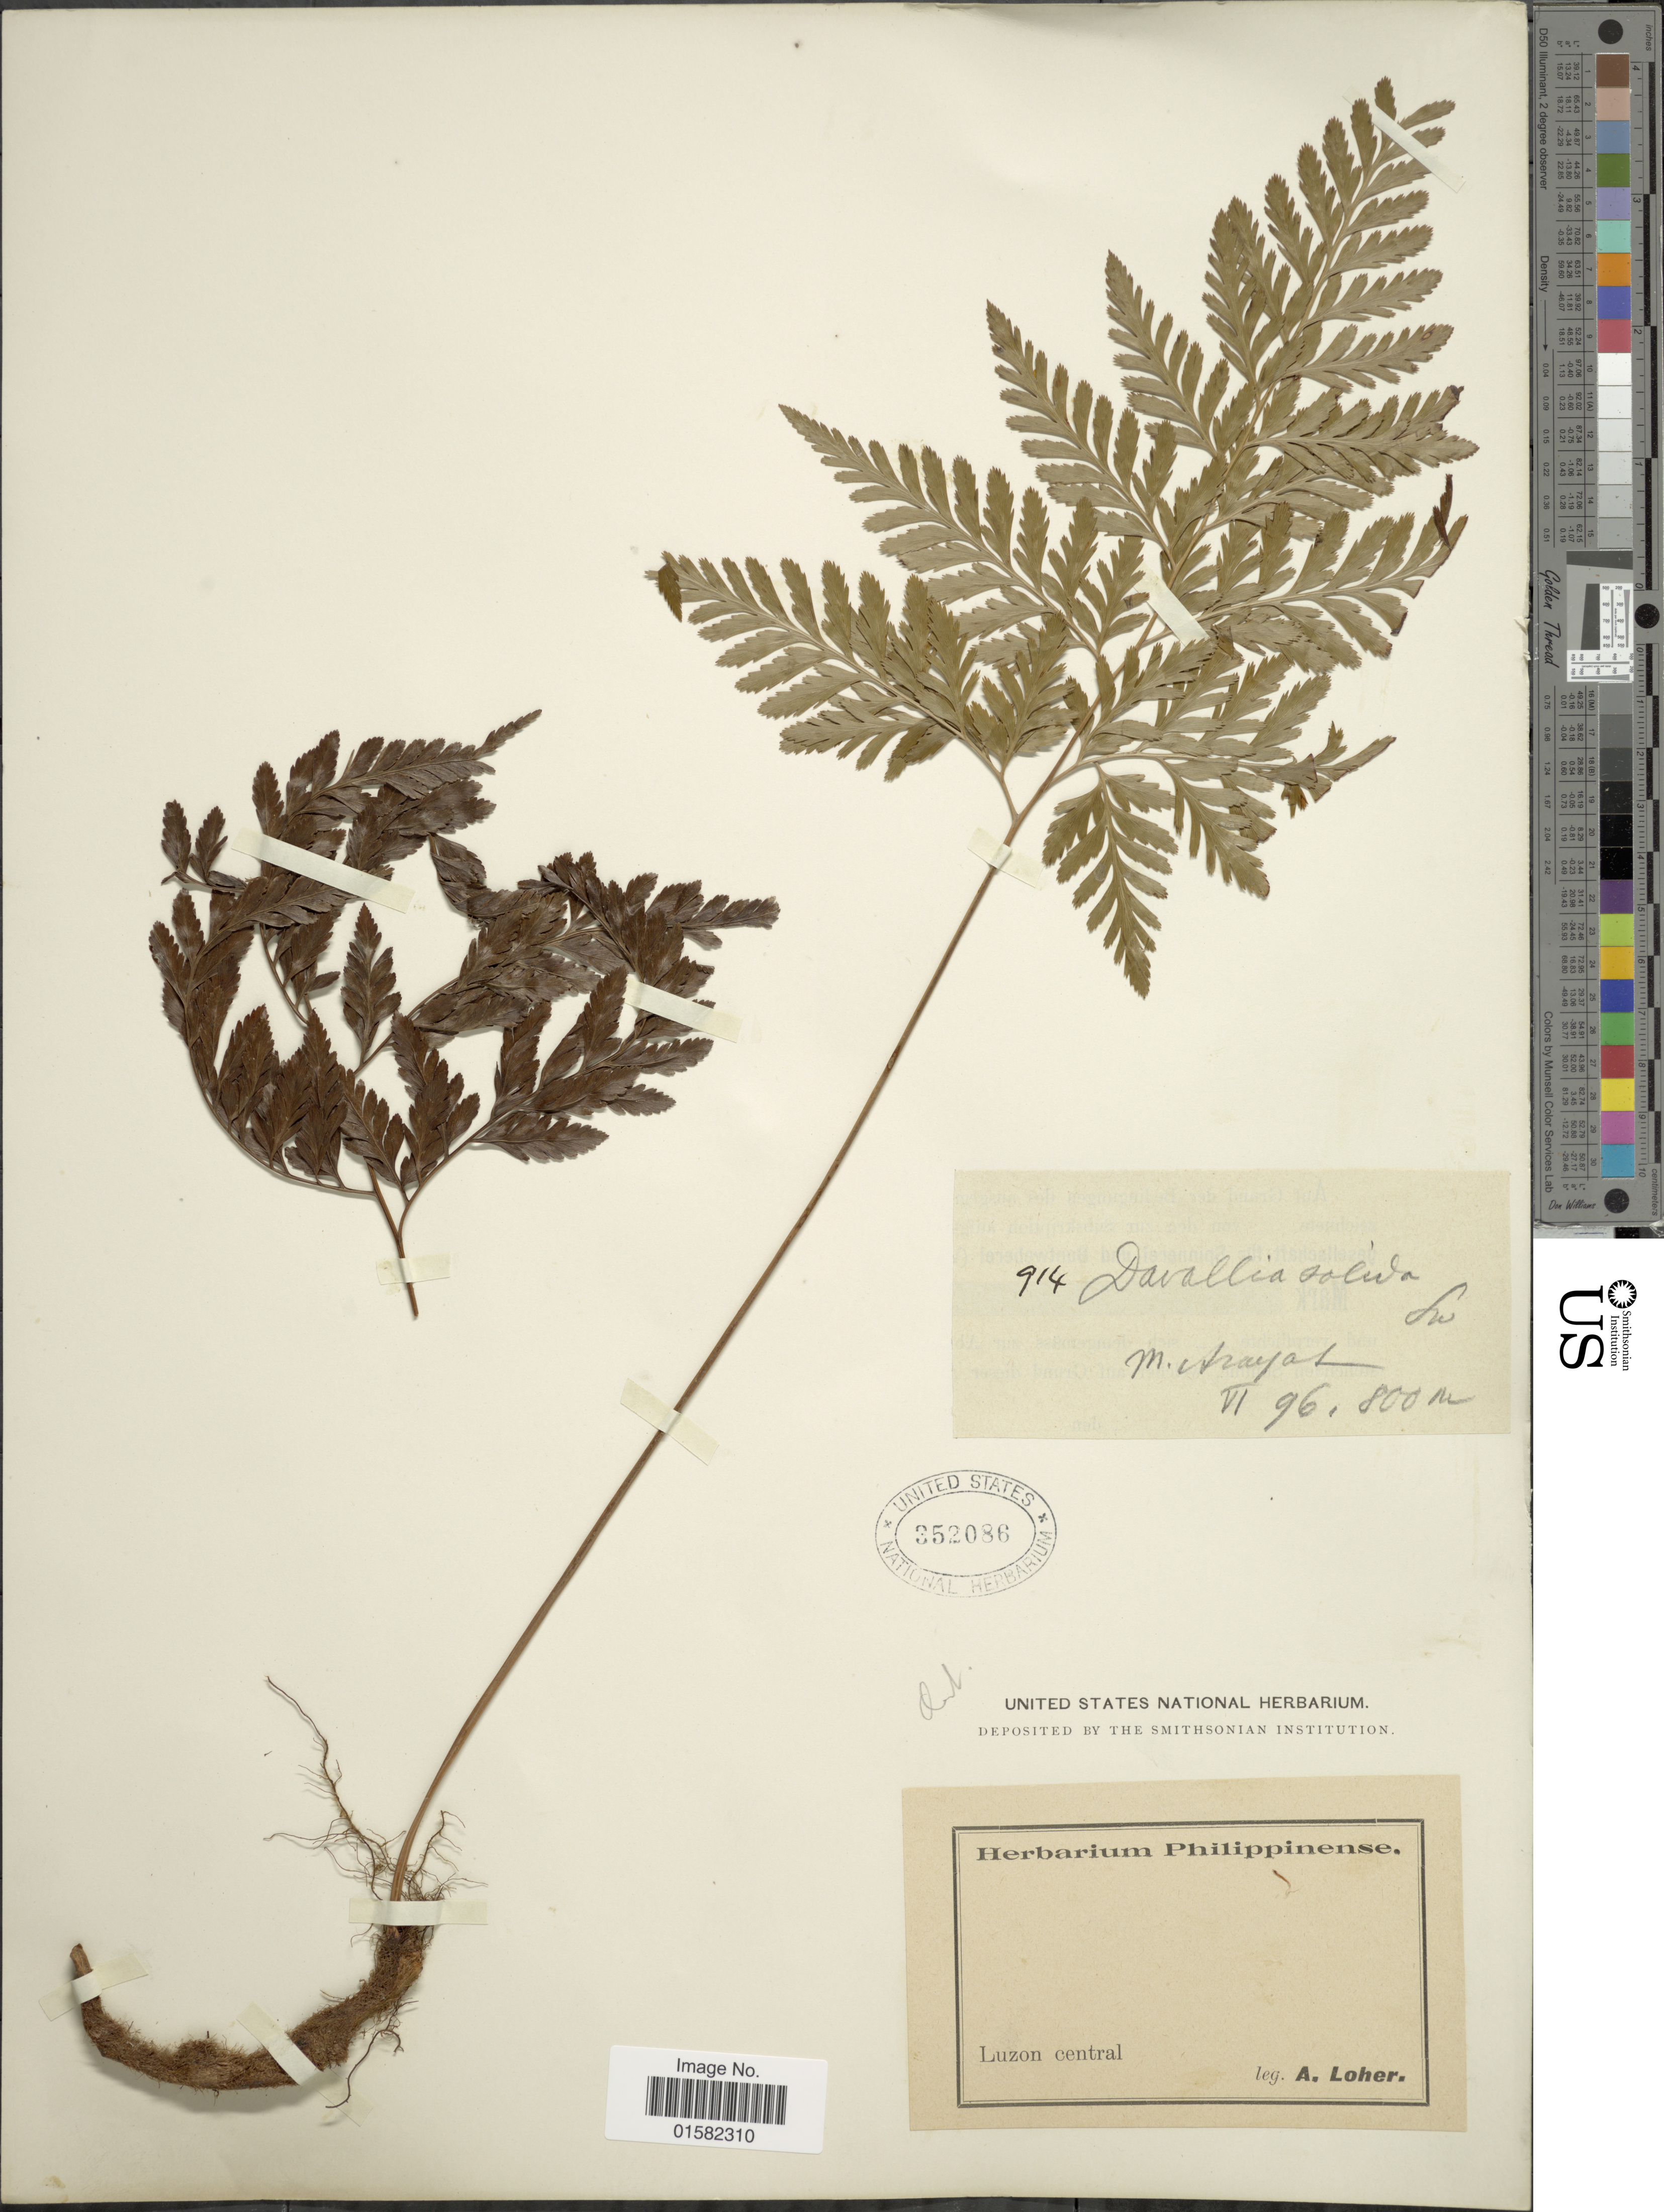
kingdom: Plantae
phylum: Tracheophyta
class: Polypodiopsida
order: Polypodiales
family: Davalliaceae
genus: Wibelia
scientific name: Wibelia denticulata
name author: (Burm. f.) M. Kato & Tsutsumi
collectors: A. Loher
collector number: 914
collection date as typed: Transcribed d/m/y: /6/96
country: Philippines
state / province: Central Luzon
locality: M. Arayat, Luzon Central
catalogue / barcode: US 352086